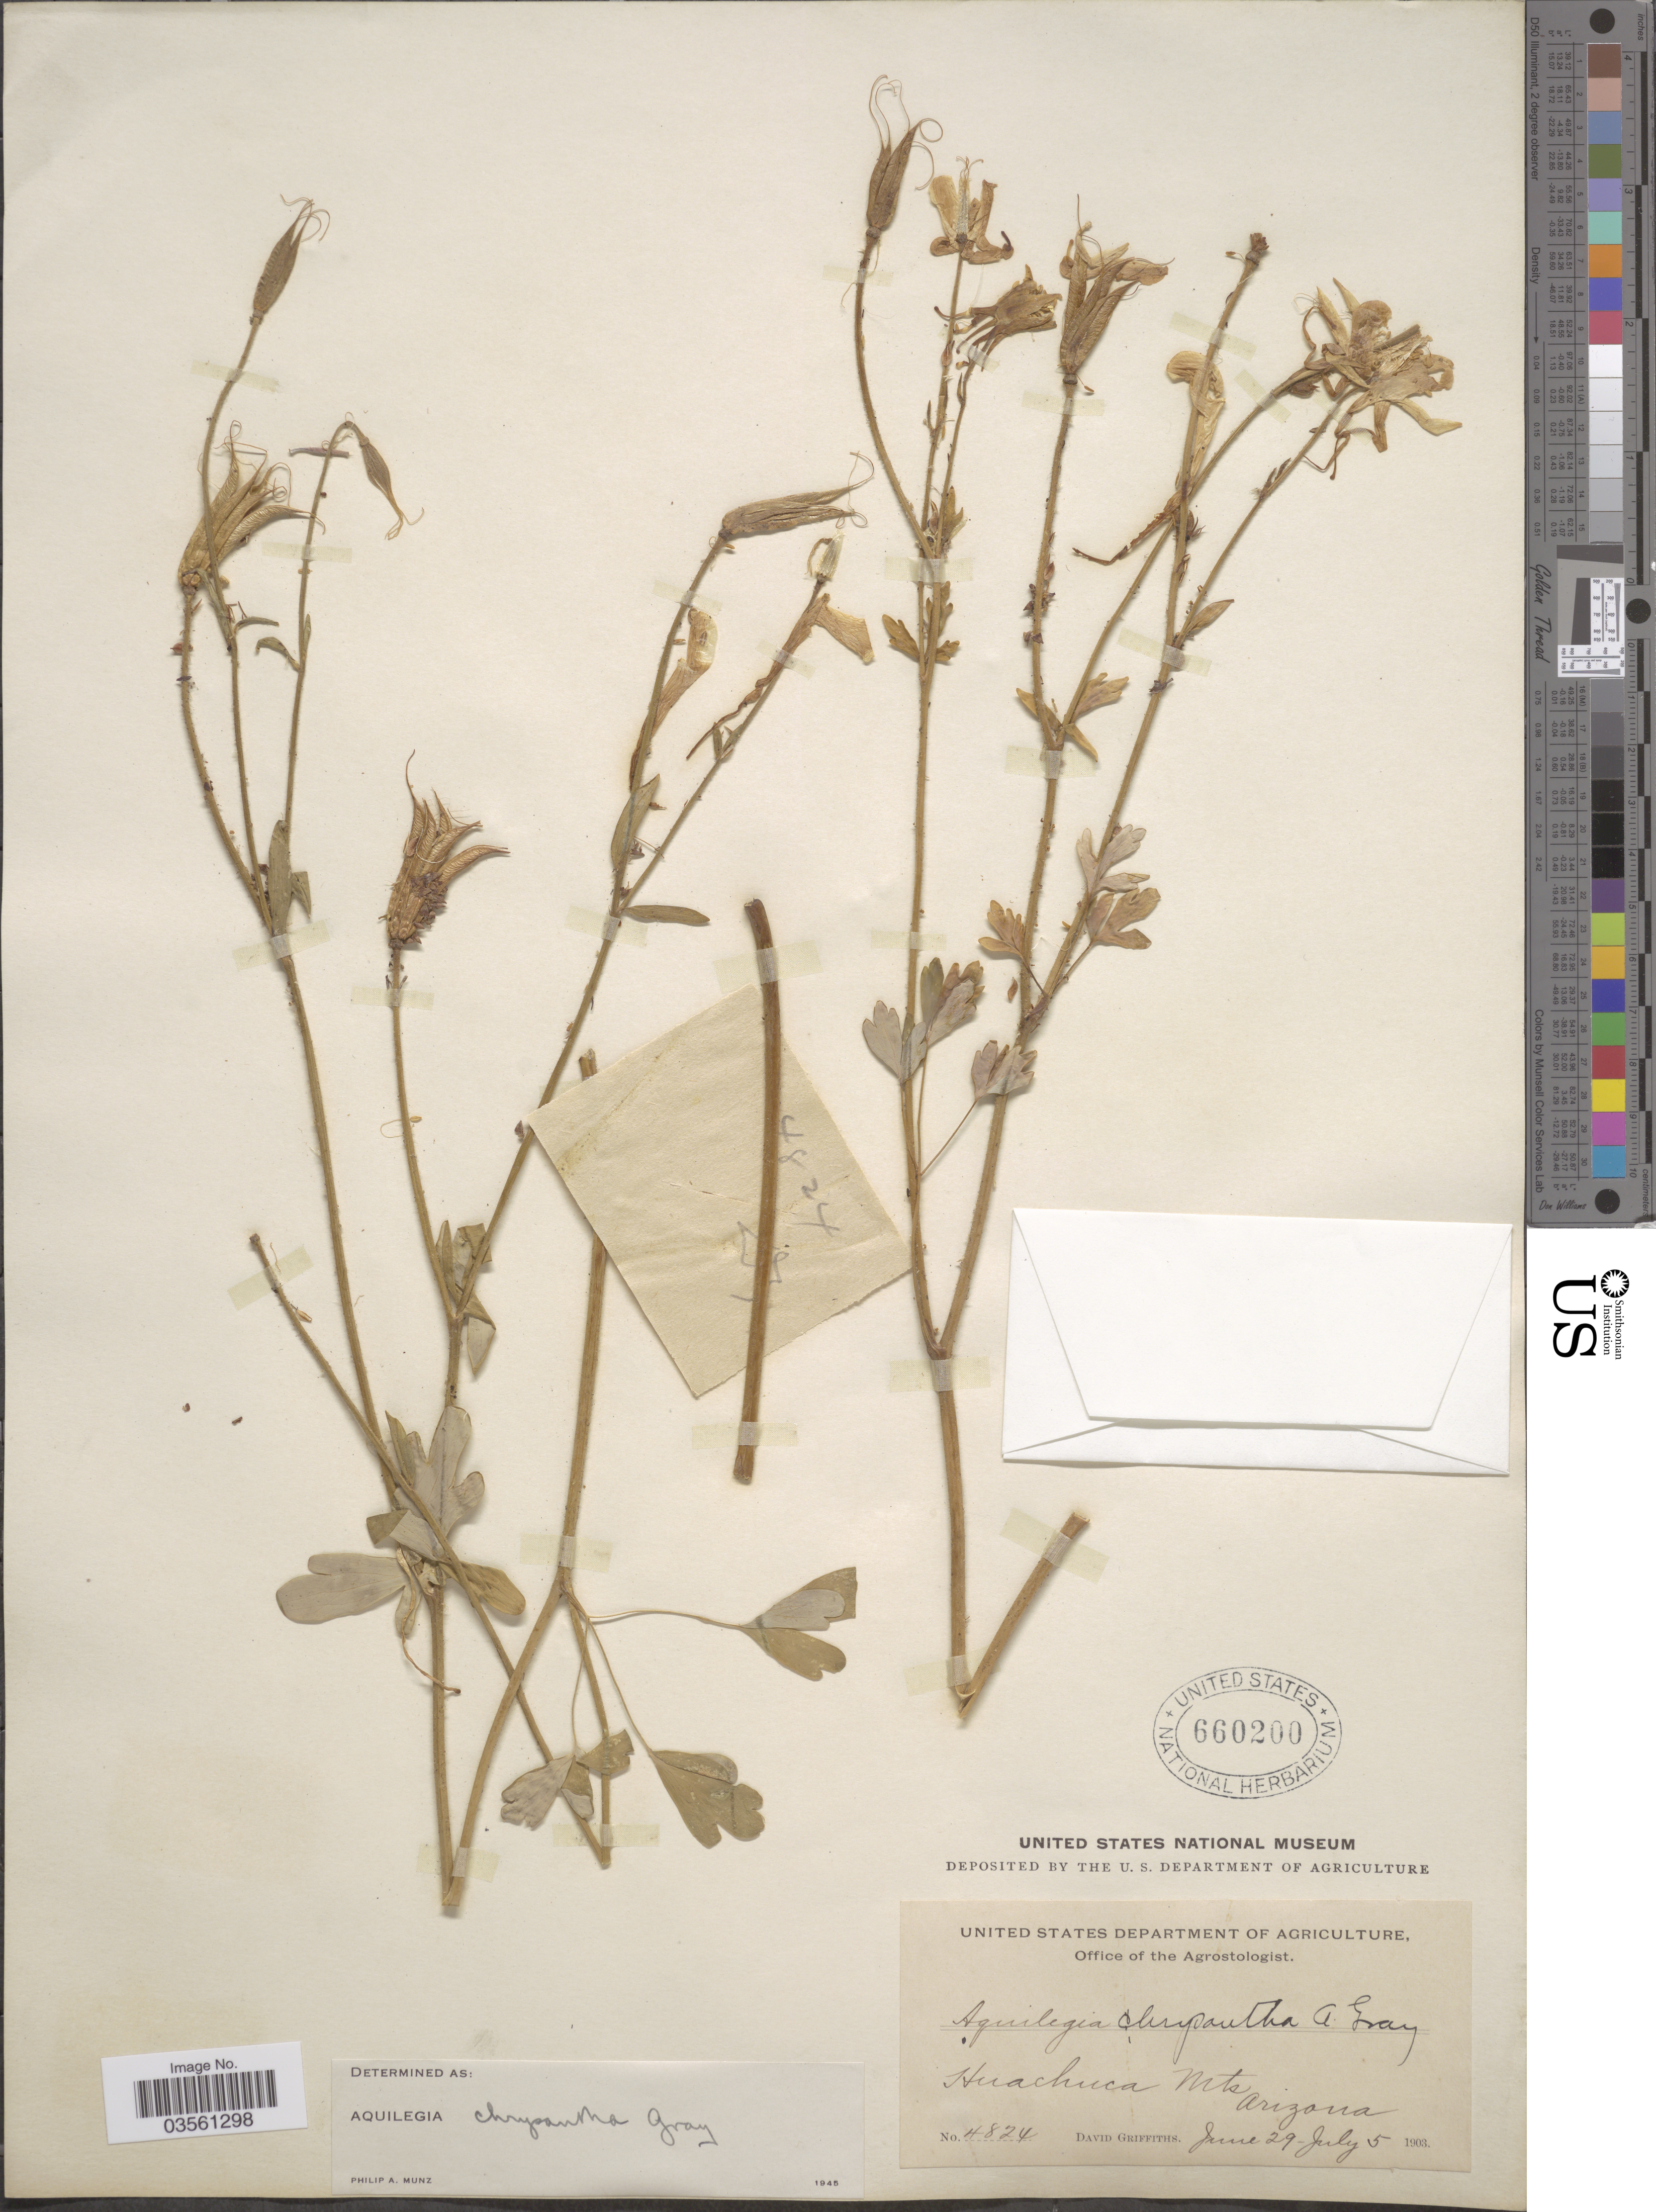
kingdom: Plantae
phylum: Tracheophyta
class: Magnoliopsida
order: Ranunculales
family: Ranunculaceae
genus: Aquilegia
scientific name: Aquilegia chrysantha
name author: A. Gray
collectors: D. Griffiths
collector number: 4824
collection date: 1903-06-29/1903-07-05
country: United States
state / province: Arizona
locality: Huachuca Mts.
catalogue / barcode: US 660200